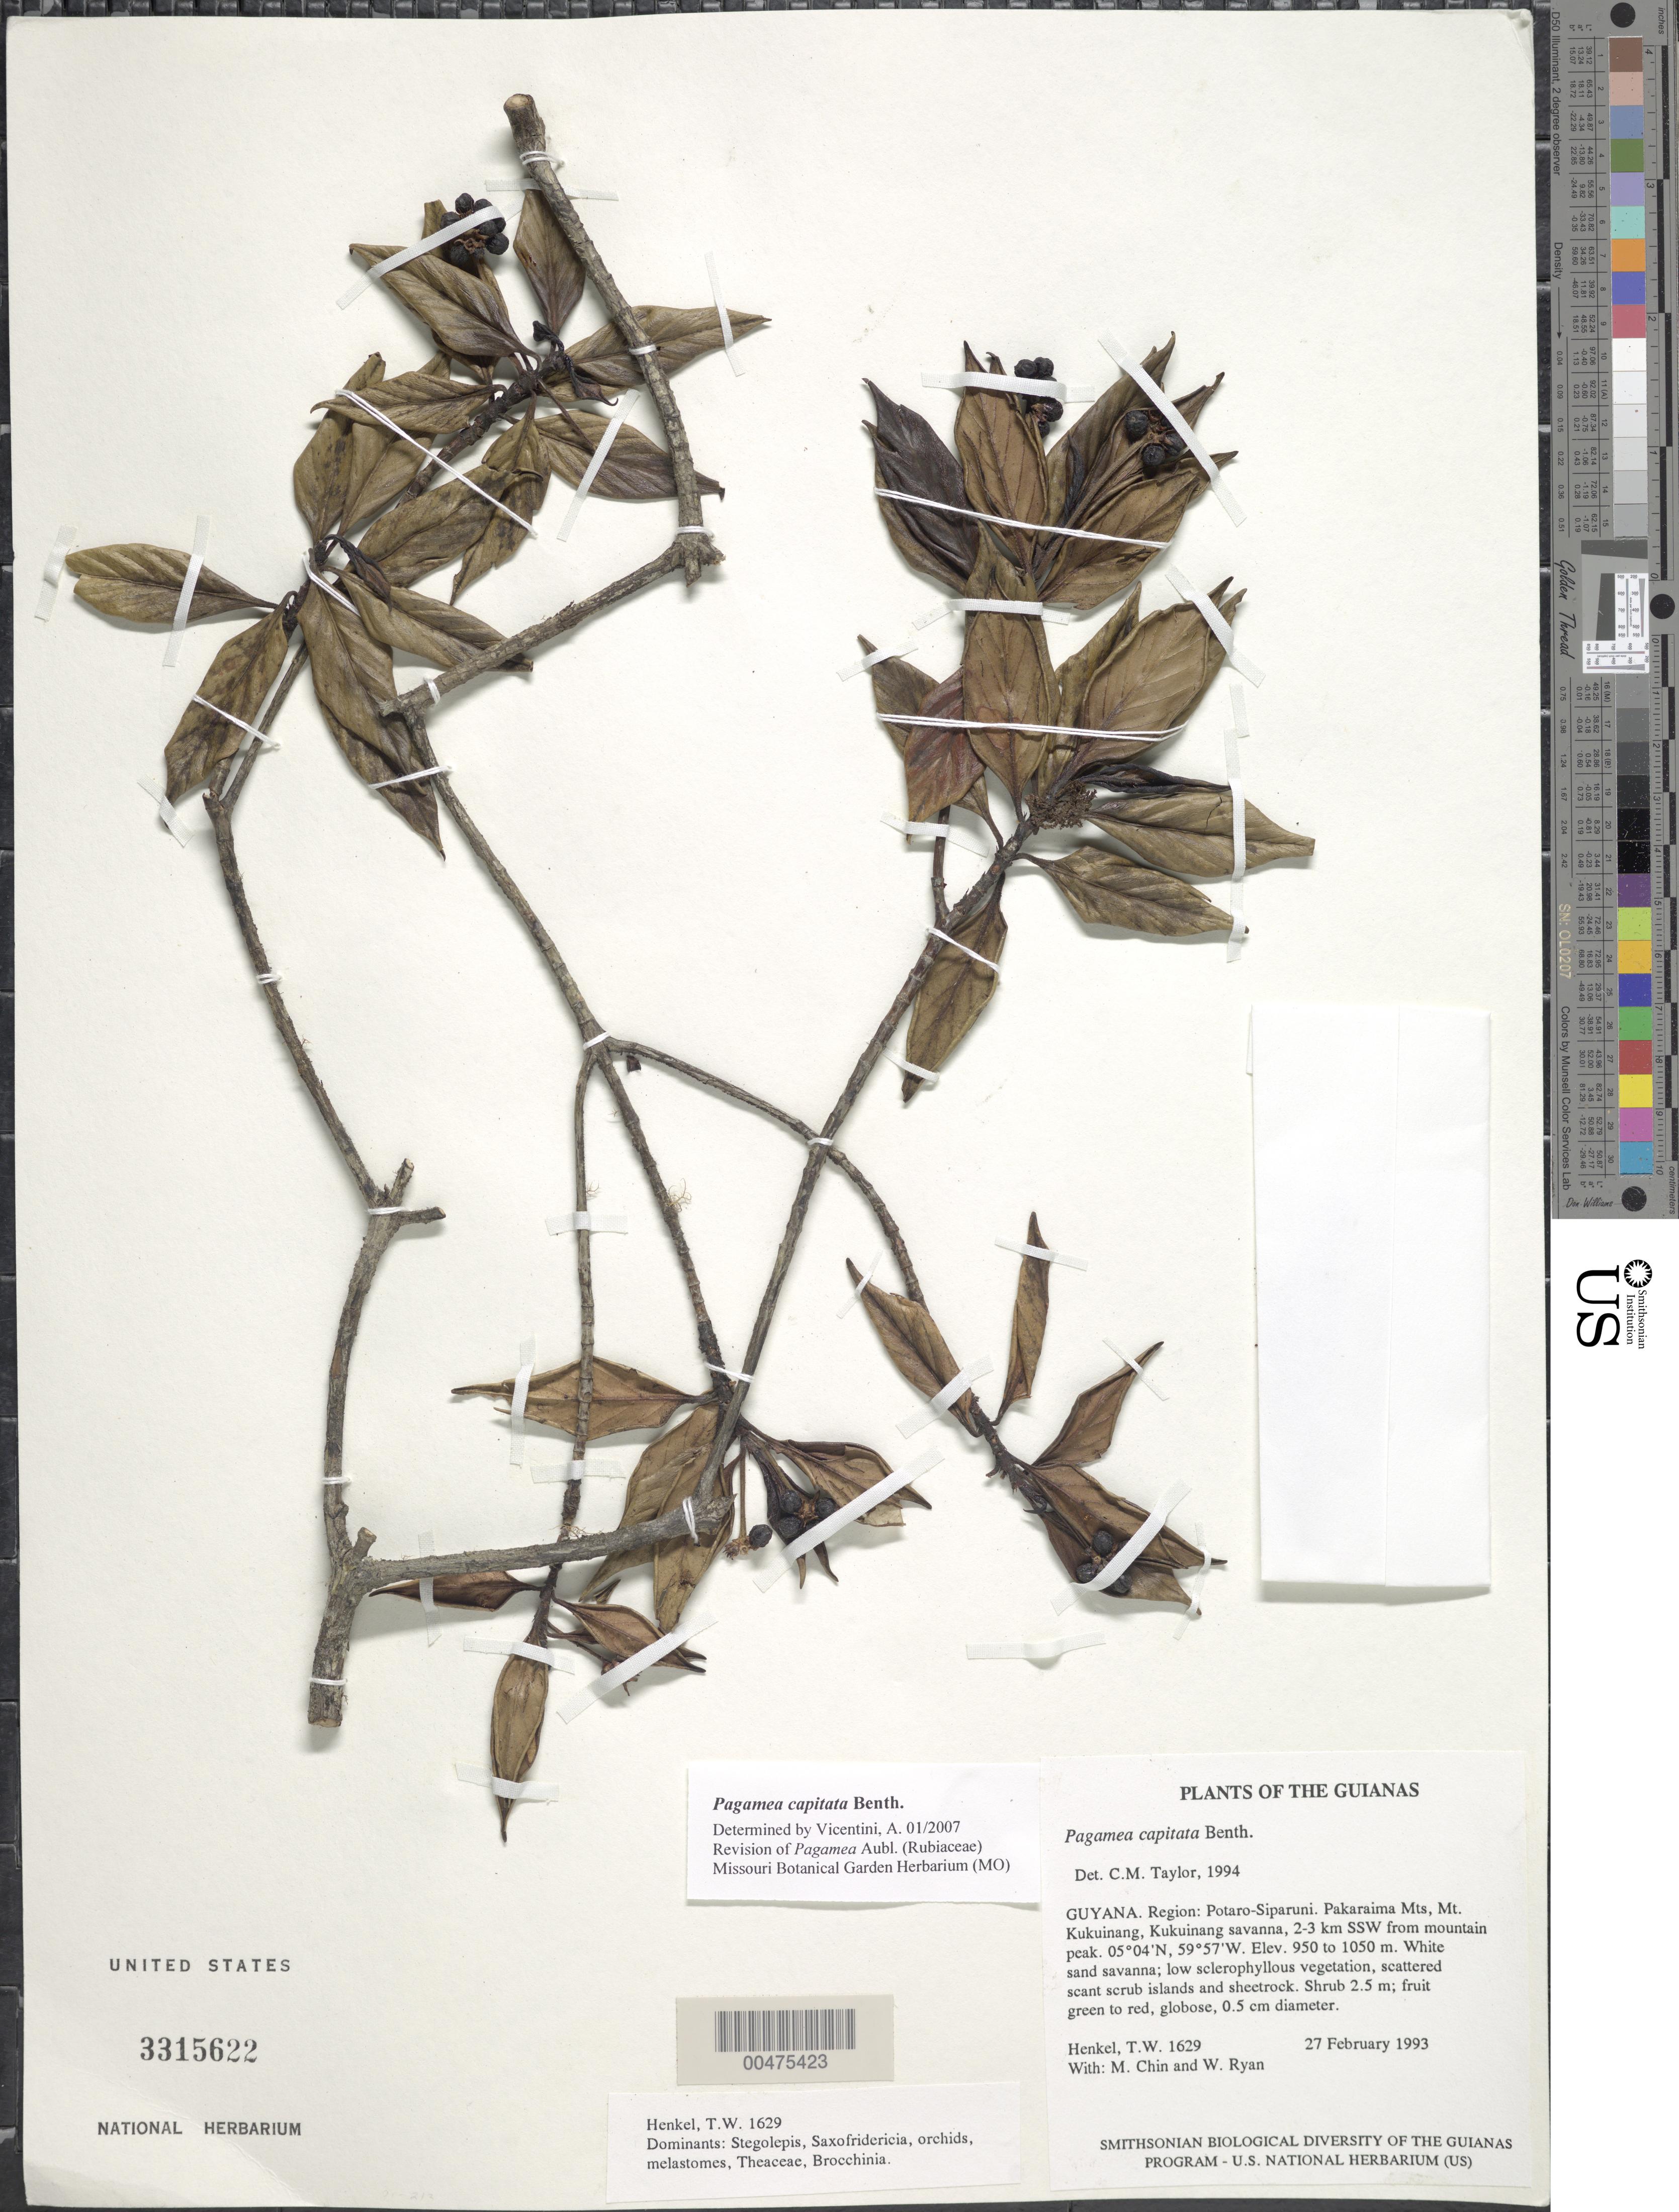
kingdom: Plantae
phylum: Tracheophyta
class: Magnoliopsida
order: Gentianales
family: Rubiaceae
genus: Pagamea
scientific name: Pagamea capitata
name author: Benth.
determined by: Taylor, Charlotte M.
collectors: T. Henkel, M. Chin & W. Ryan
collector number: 1629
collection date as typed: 27 February 1993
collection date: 1993-02-27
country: Guyana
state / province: Potaro-Siparuni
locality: Pakaraima Mts, Mt. Kukuinang, Kukuinang savanna, 2-3 km SSW from mountain peak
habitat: White sand savanna; low sclerophyllous vegetation, scattered scant scrub islands and sheetrock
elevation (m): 950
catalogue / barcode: US 3315622